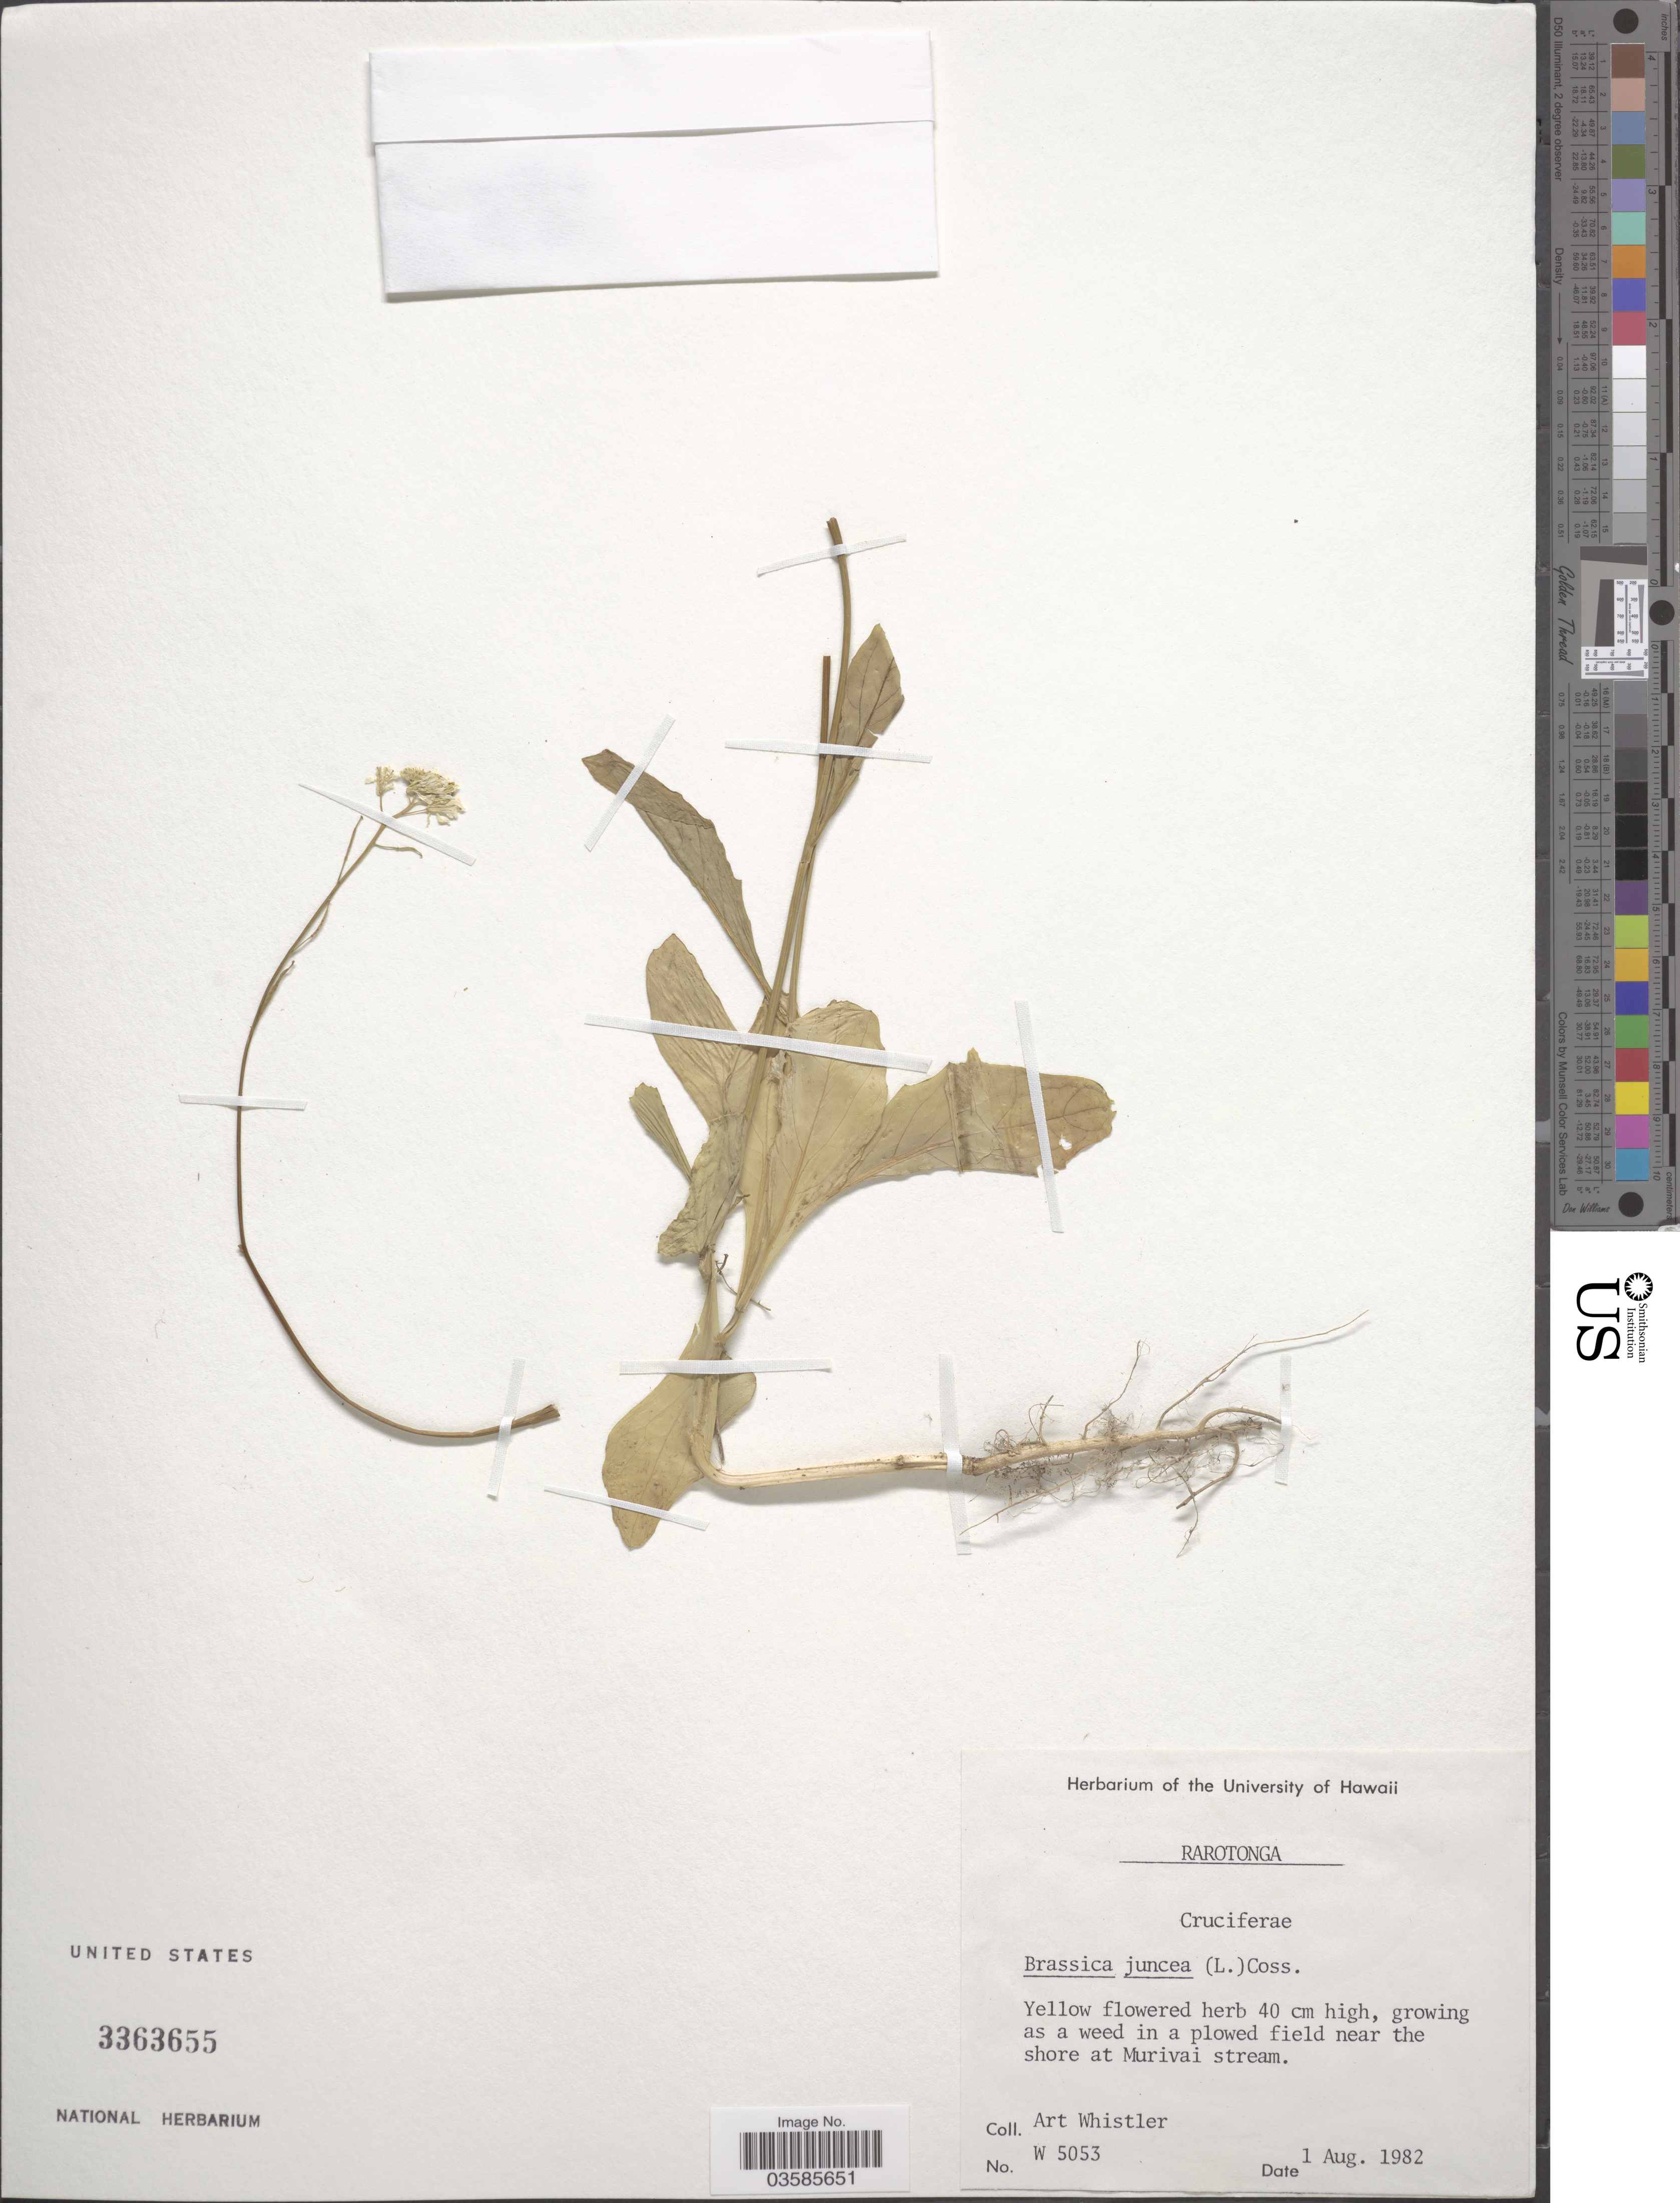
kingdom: Plantae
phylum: Tracheophyta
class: Magnoliopsida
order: Brassicales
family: Brassicaceae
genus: Brassica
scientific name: Brassica juncea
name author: (L.) Czern.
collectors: A. Whistler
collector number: W5053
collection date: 1982-08-01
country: Cook Islands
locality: Rarotonga. Near the shore at Murivai stream.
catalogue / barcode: US 3363655